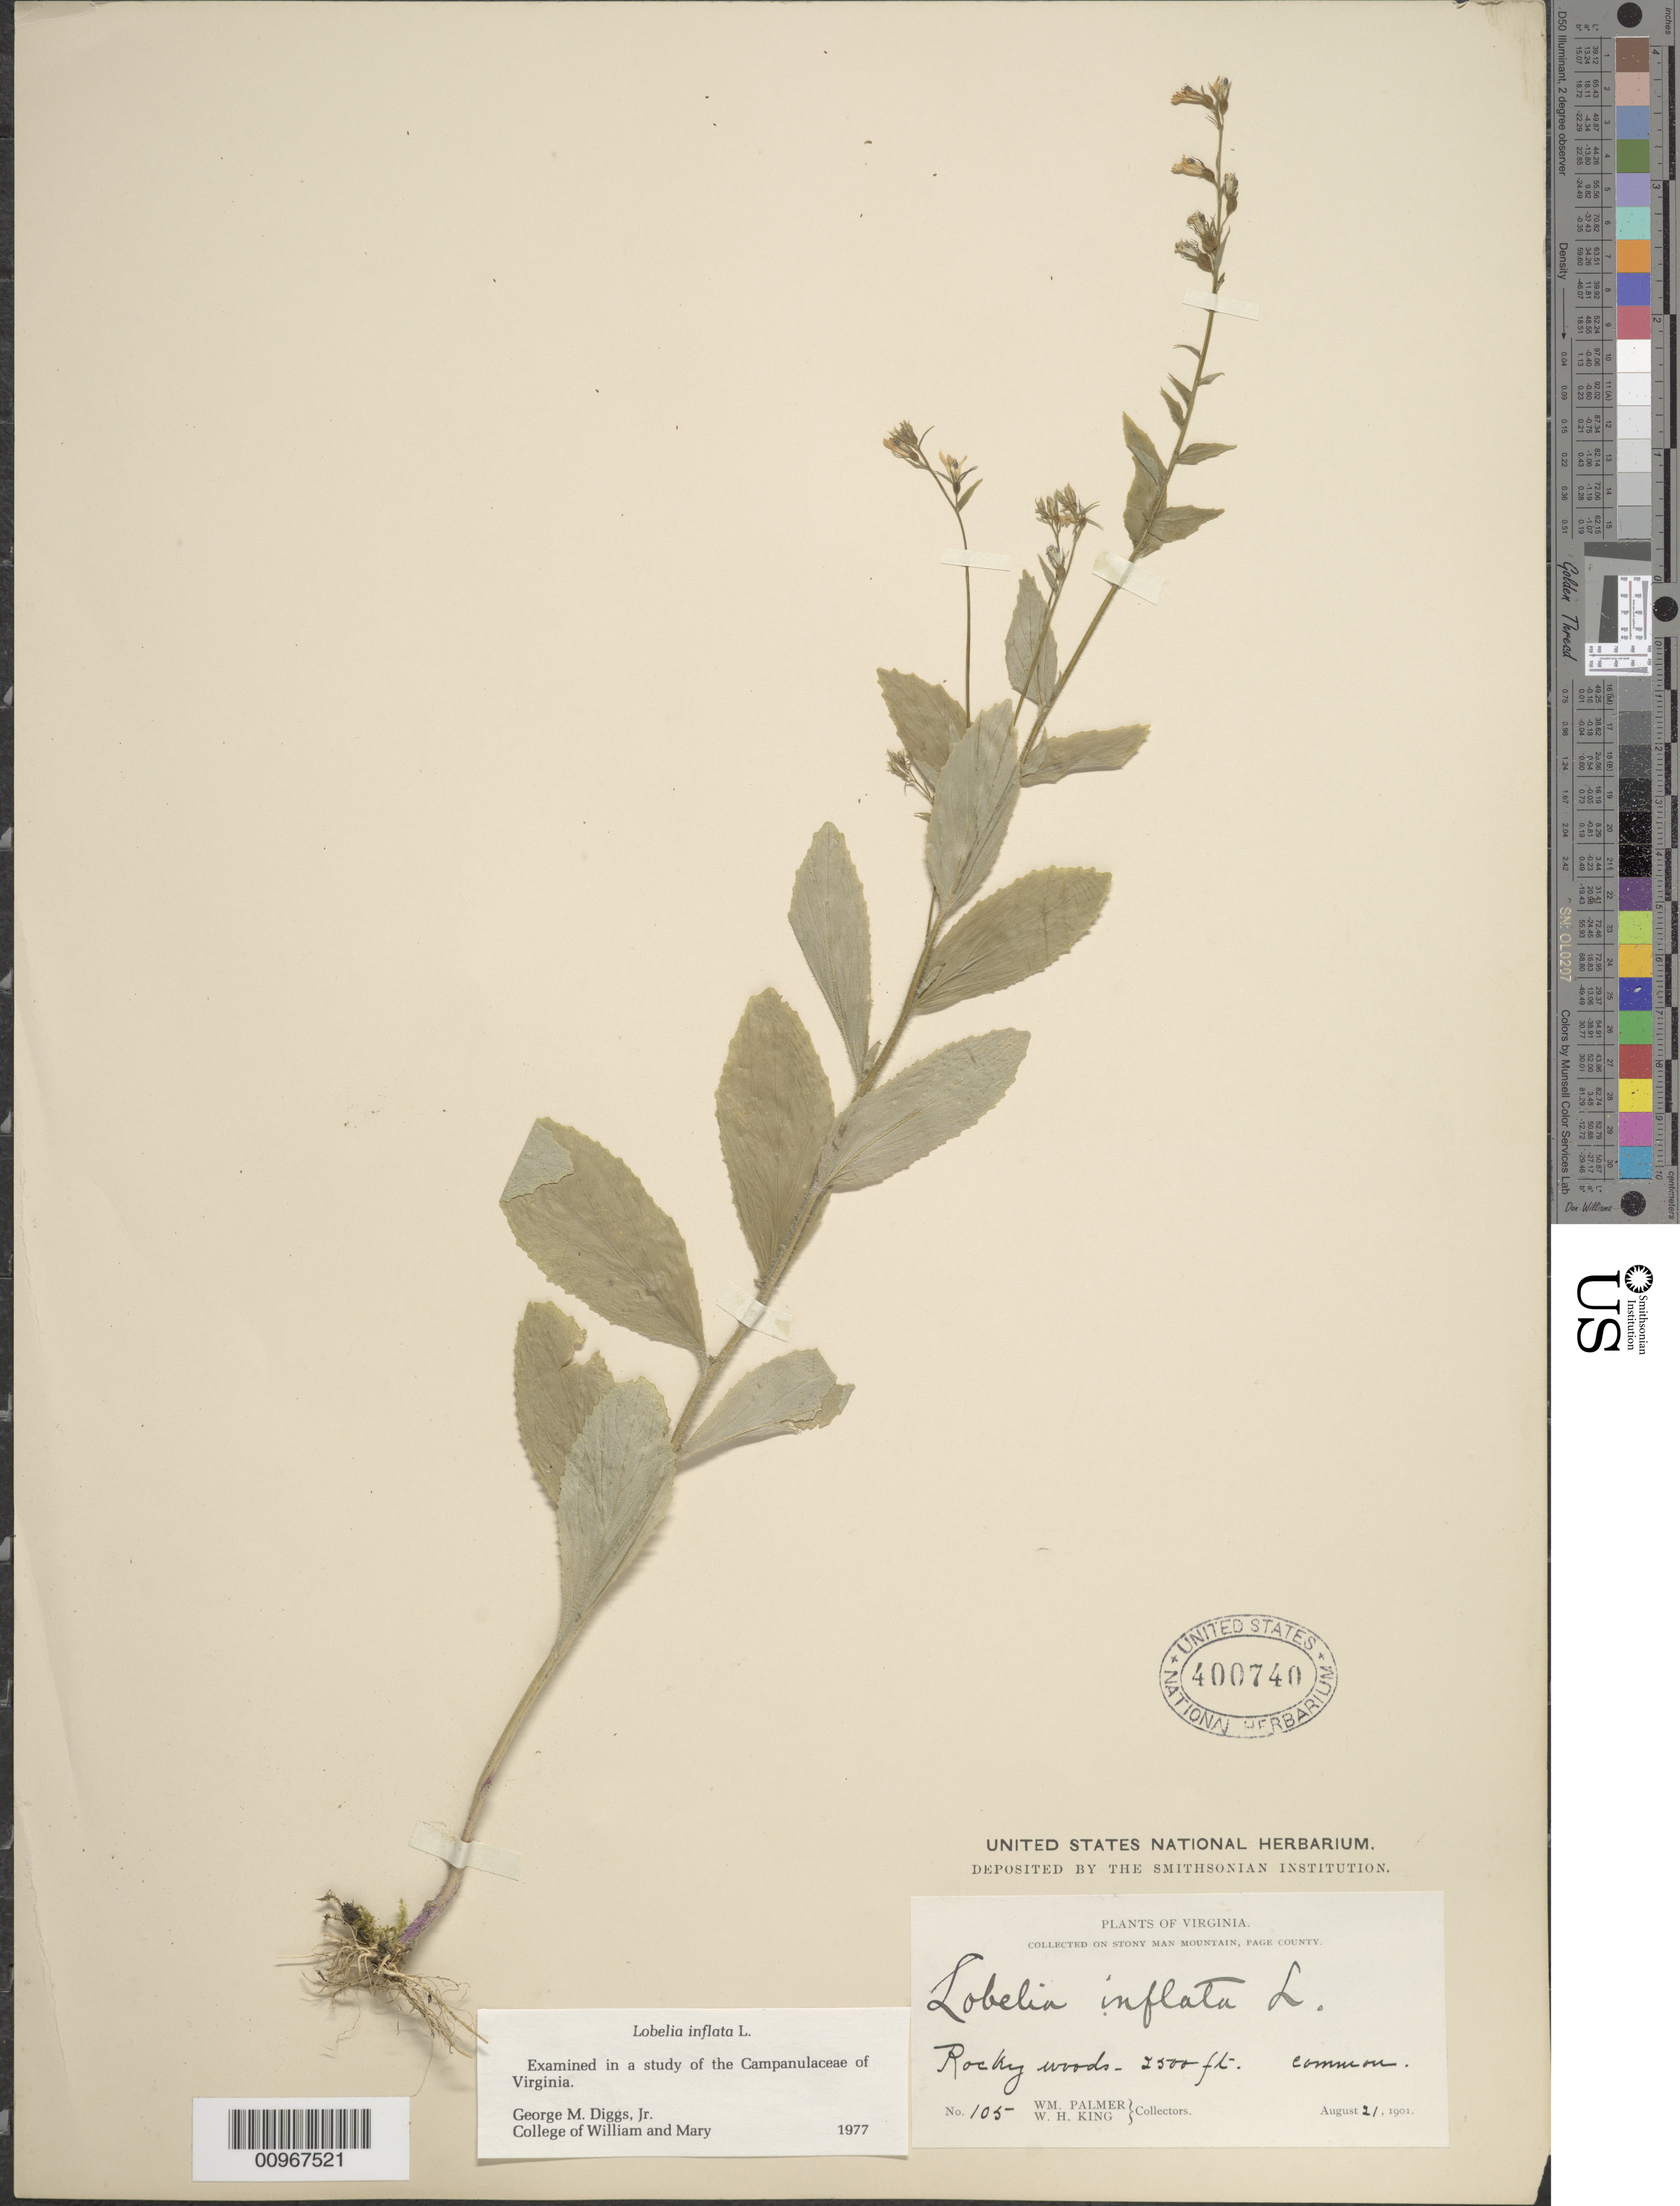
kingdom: Plantae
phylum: Tracheophyta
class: Magnoliopsida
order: Asterales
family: Campanulaceae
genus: Lobelia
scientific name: Lobelia inflata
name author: L.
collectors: W. Palmer & W. H. King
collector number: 105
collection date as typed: August 21, 1901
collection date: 1901-08-21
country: United States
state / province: Virginia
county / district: Page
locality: Stony Man Mountain.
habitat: rocky woods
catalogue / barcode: US 400740